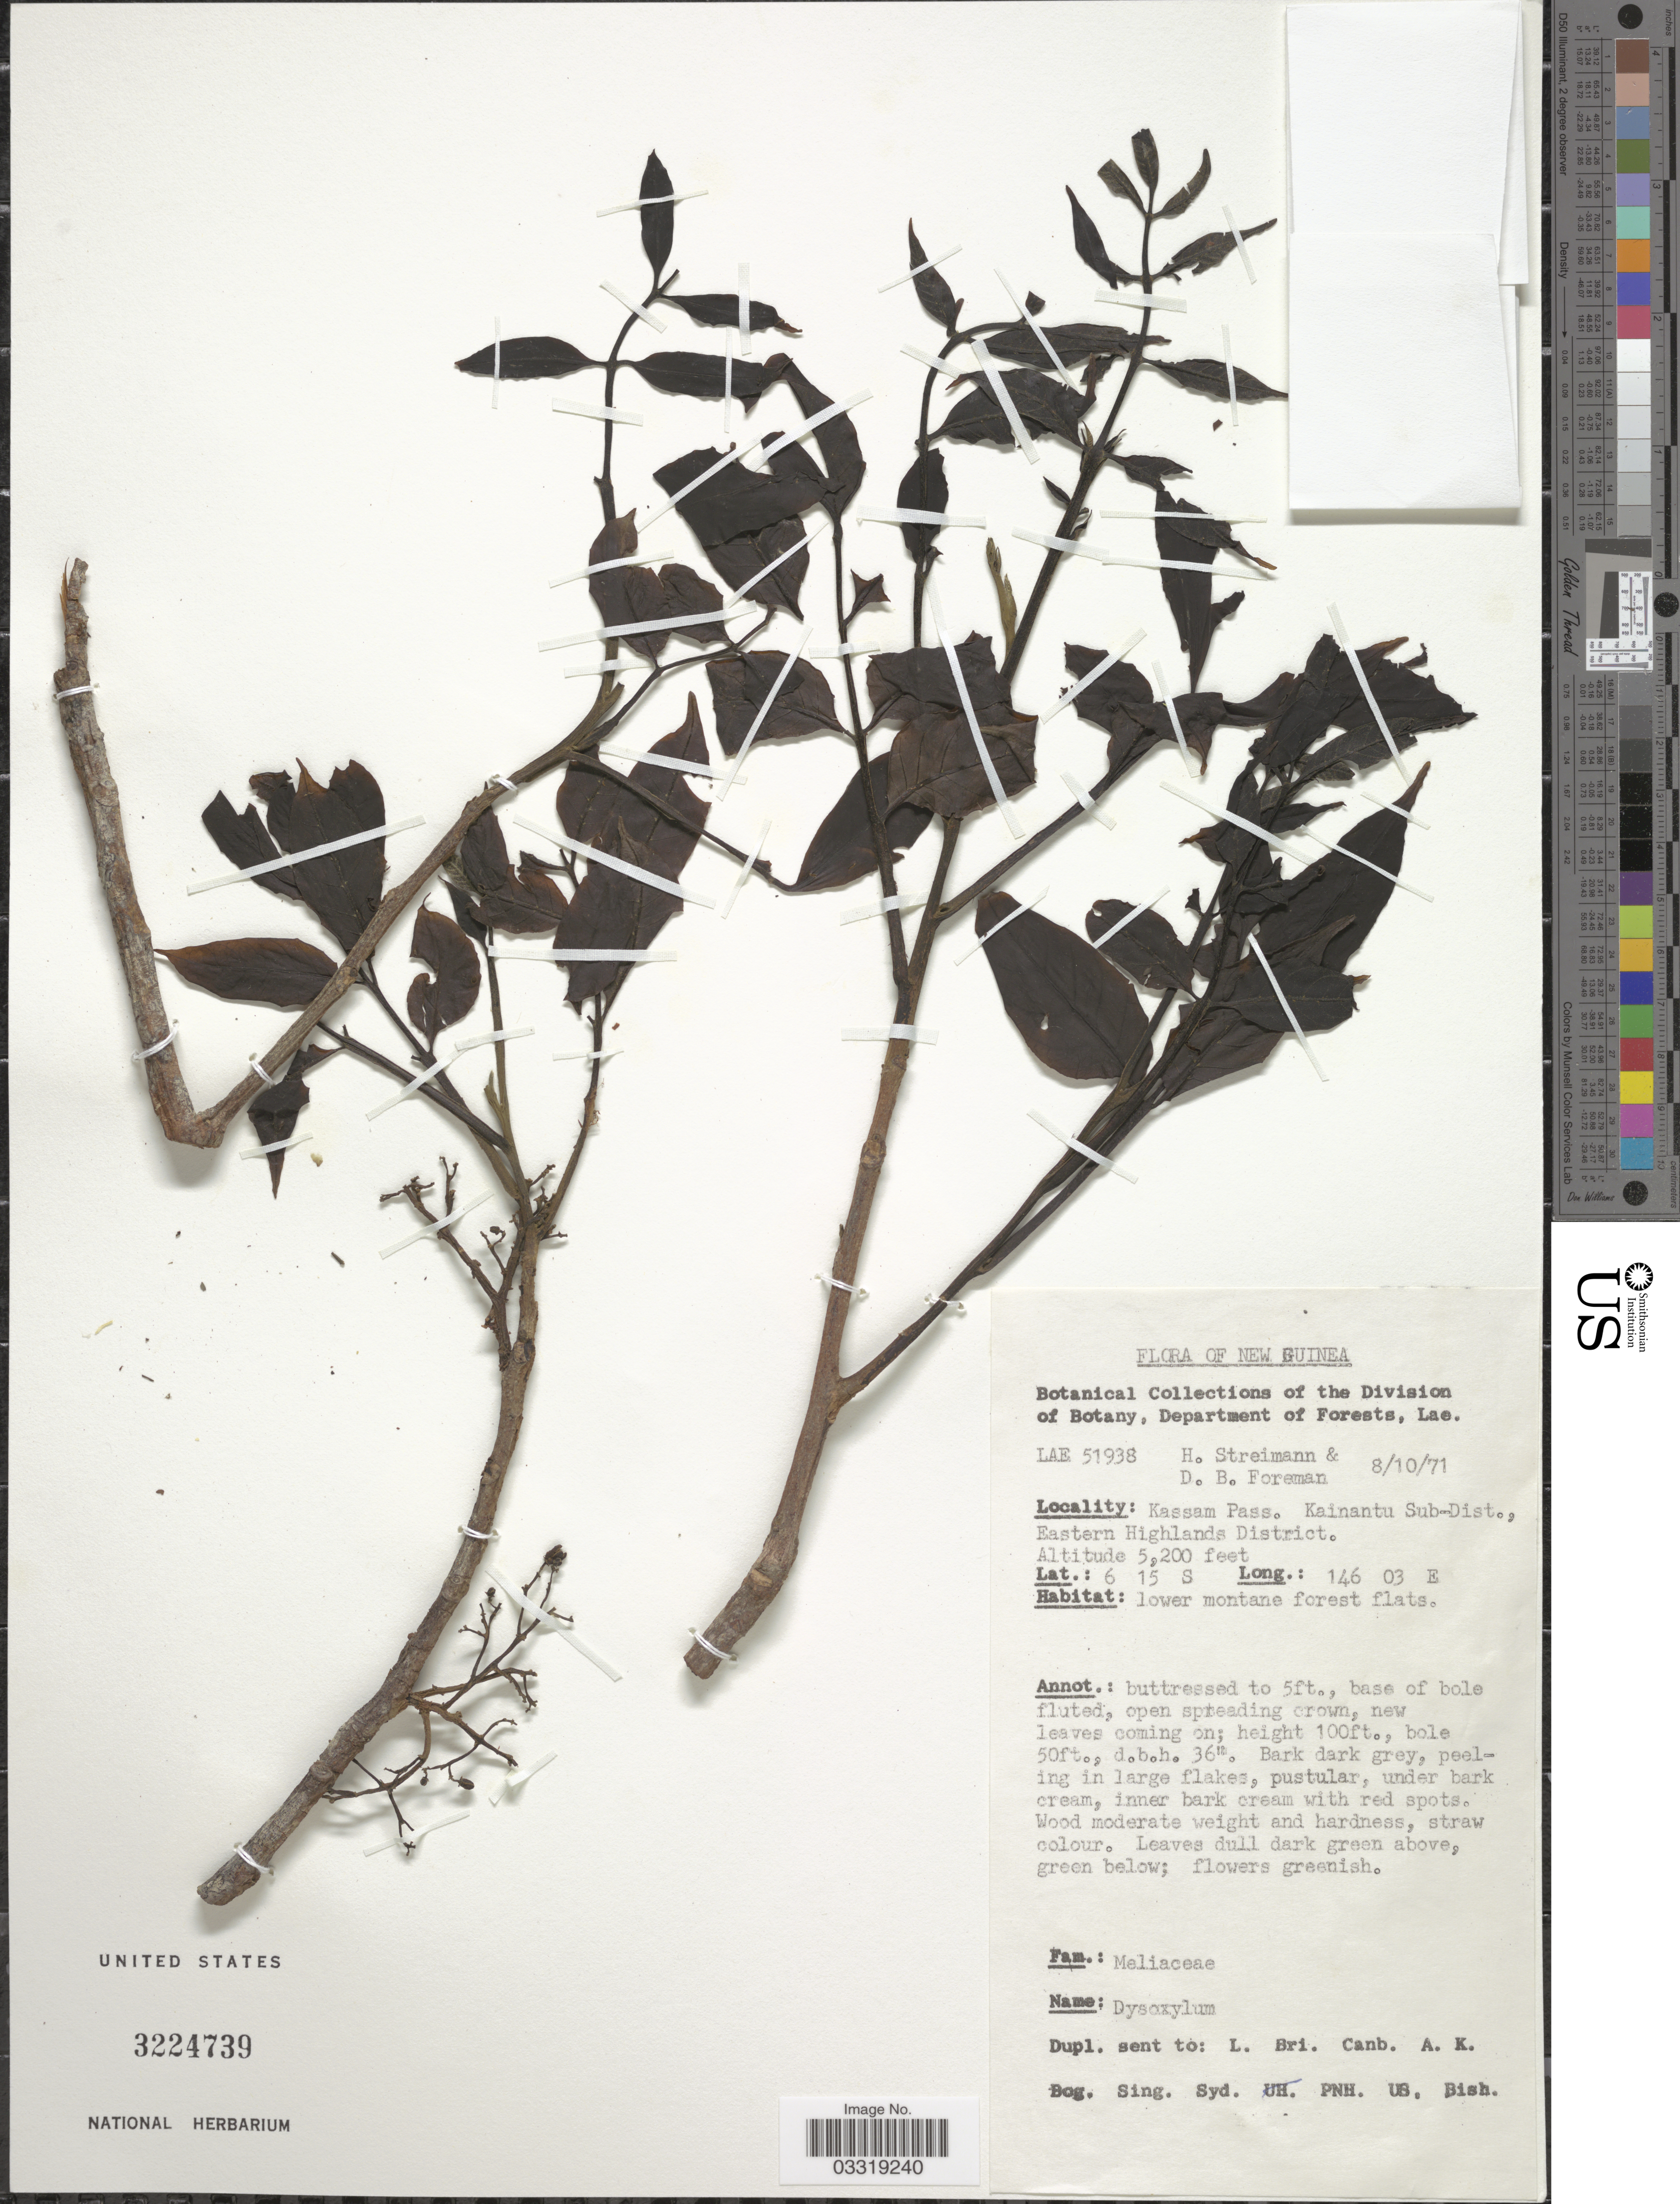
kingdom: Plantae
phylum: Tracheophyta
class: Magnoliopsida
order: Sapindales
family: Meliaceae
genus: Pseudocarapa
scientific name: Pseudocarapa inopinata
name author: Harms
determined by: Mabberley, David J.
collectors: H. Streimann & D. Foreman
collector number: LAE 51938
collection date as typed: Transcribed d/m/y: 8/10/71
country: Papua New Guinea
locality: New Guinea. Kassam Pass. Kainantu Sub-Dist., Eastern Highlands District.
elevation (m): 1585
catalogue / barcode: US 3224739